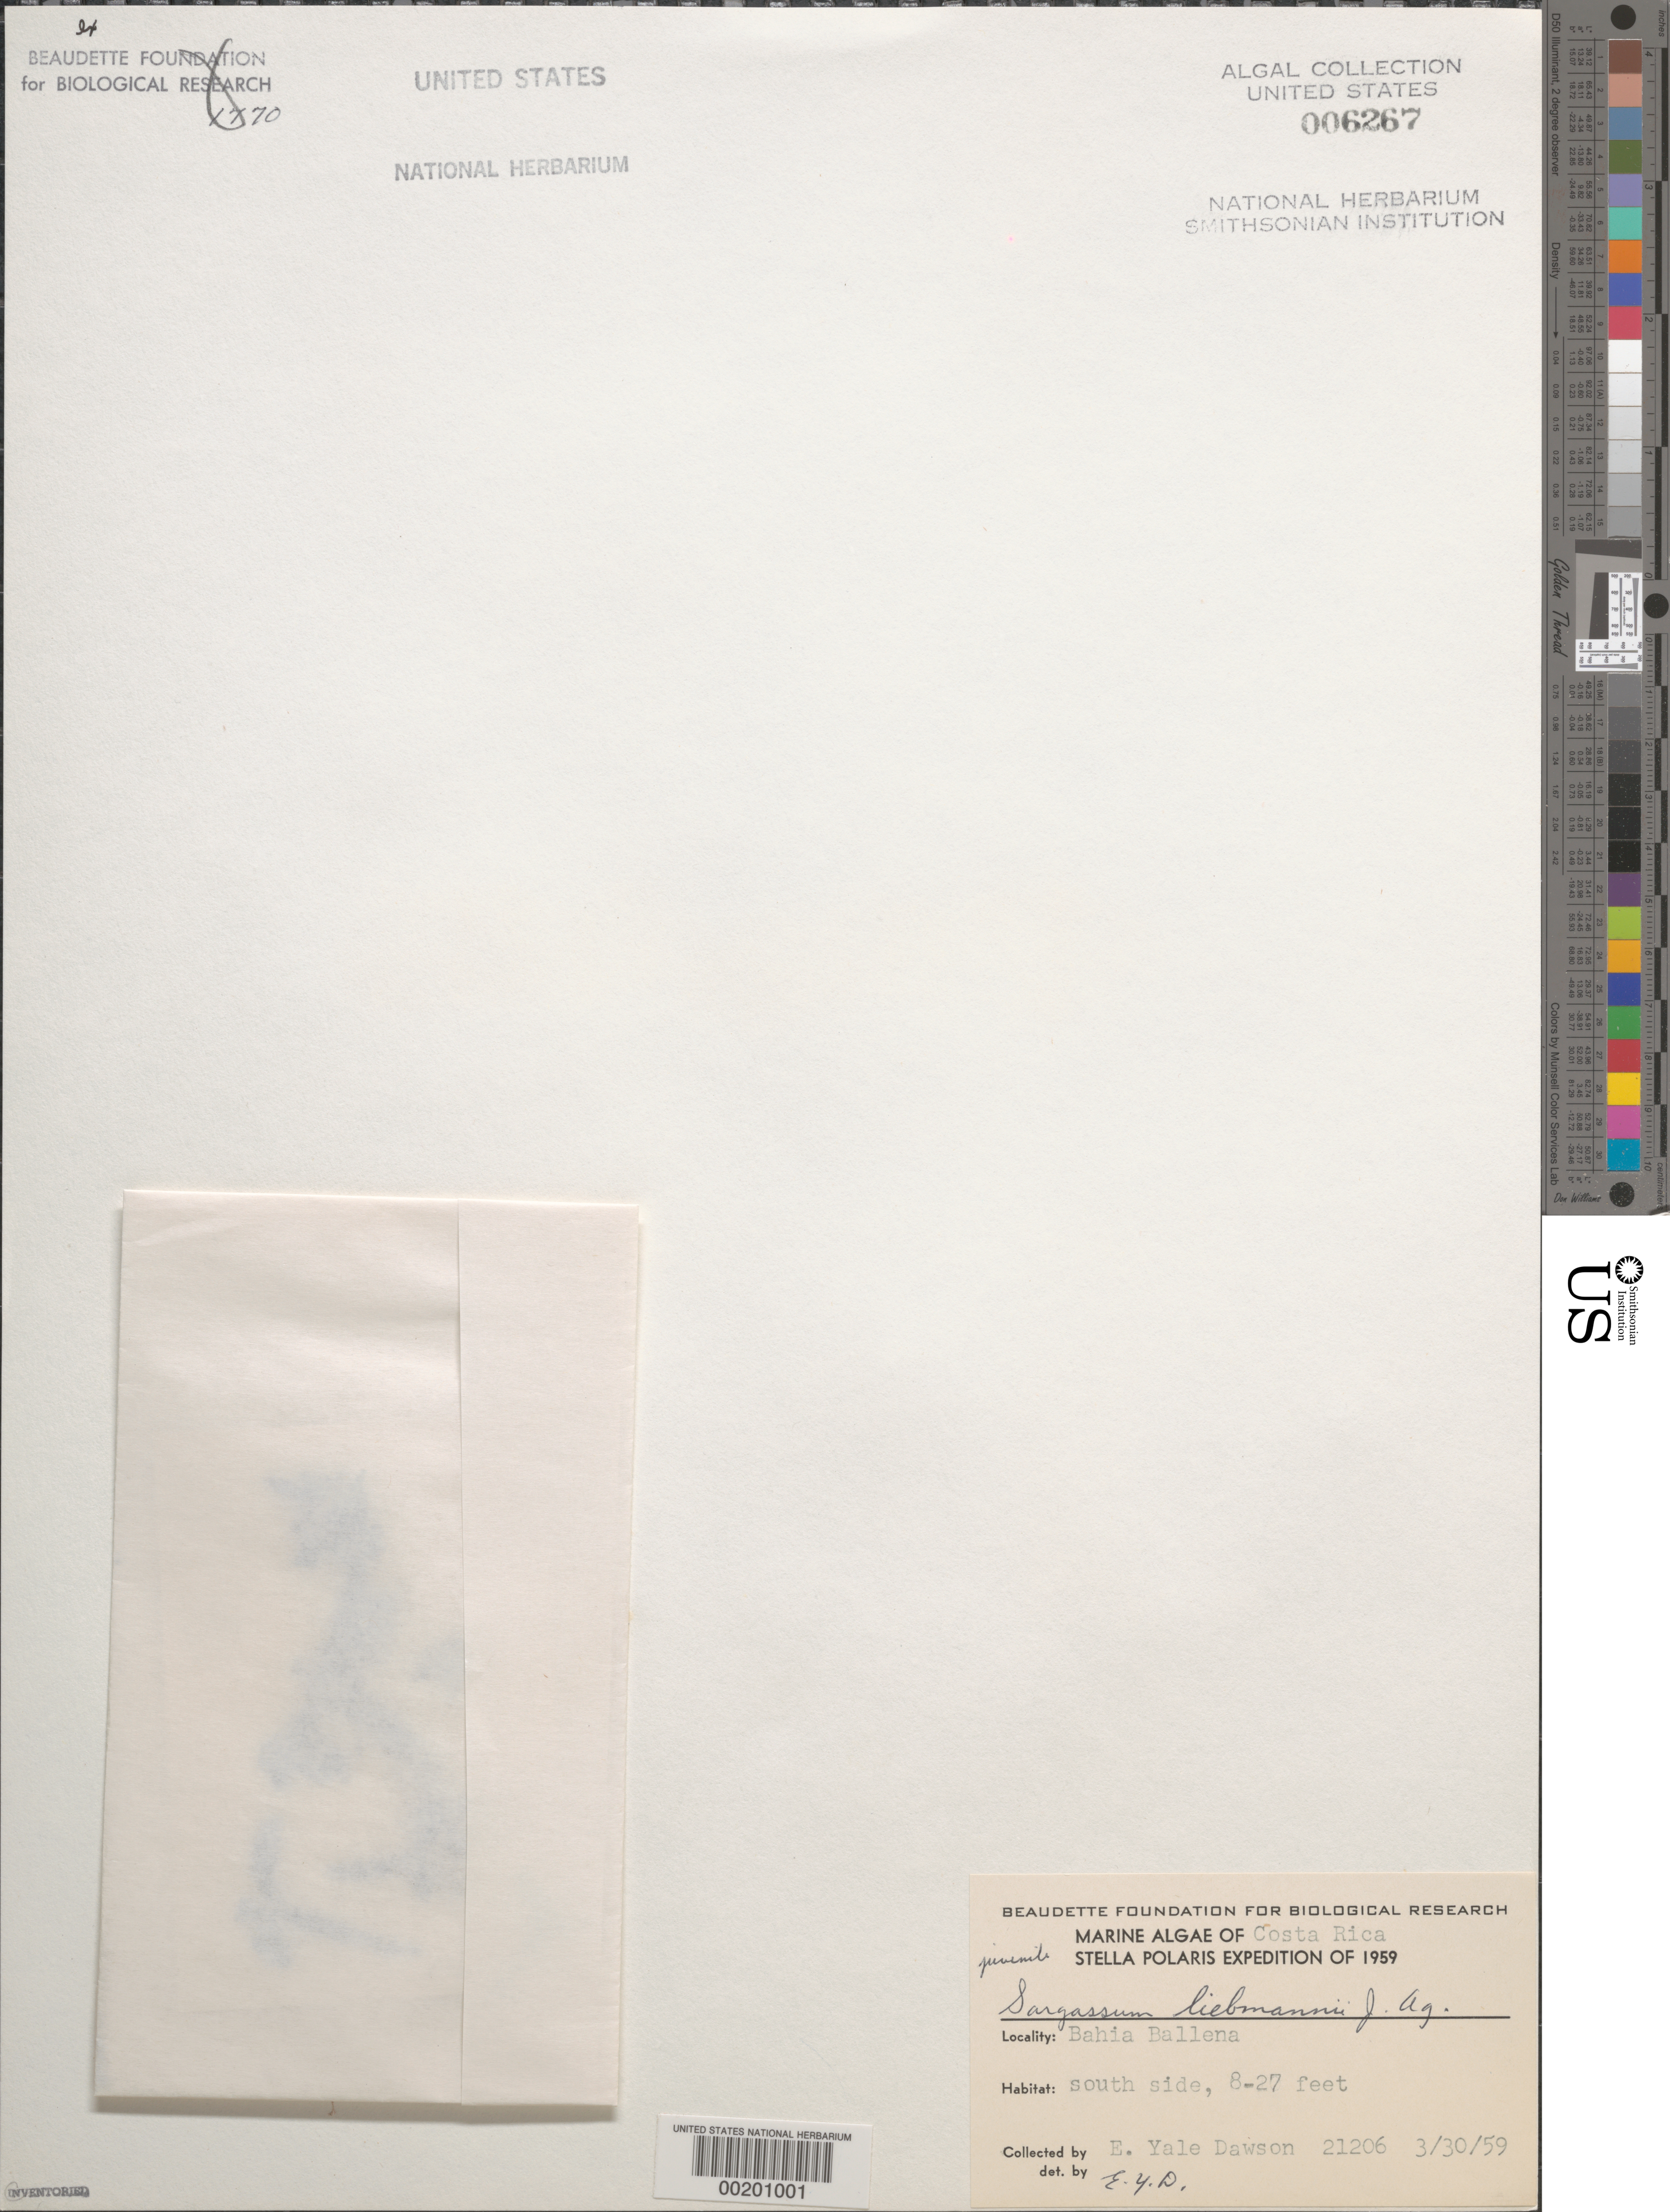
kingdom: Chromista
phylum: Ochrophyta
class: Phaeophyceae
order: Fucales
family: Sargassaceae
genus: Sargassum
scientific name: Sargassum liebmannii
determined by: Dawson, E. Y.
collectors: E. Y. Dawson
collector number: EYD 21206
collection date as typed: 30 Mar 1959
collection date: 1959-03-30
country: Costa Rica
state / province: Puntarenas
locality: Bahia Ballena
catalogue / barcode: US 6267